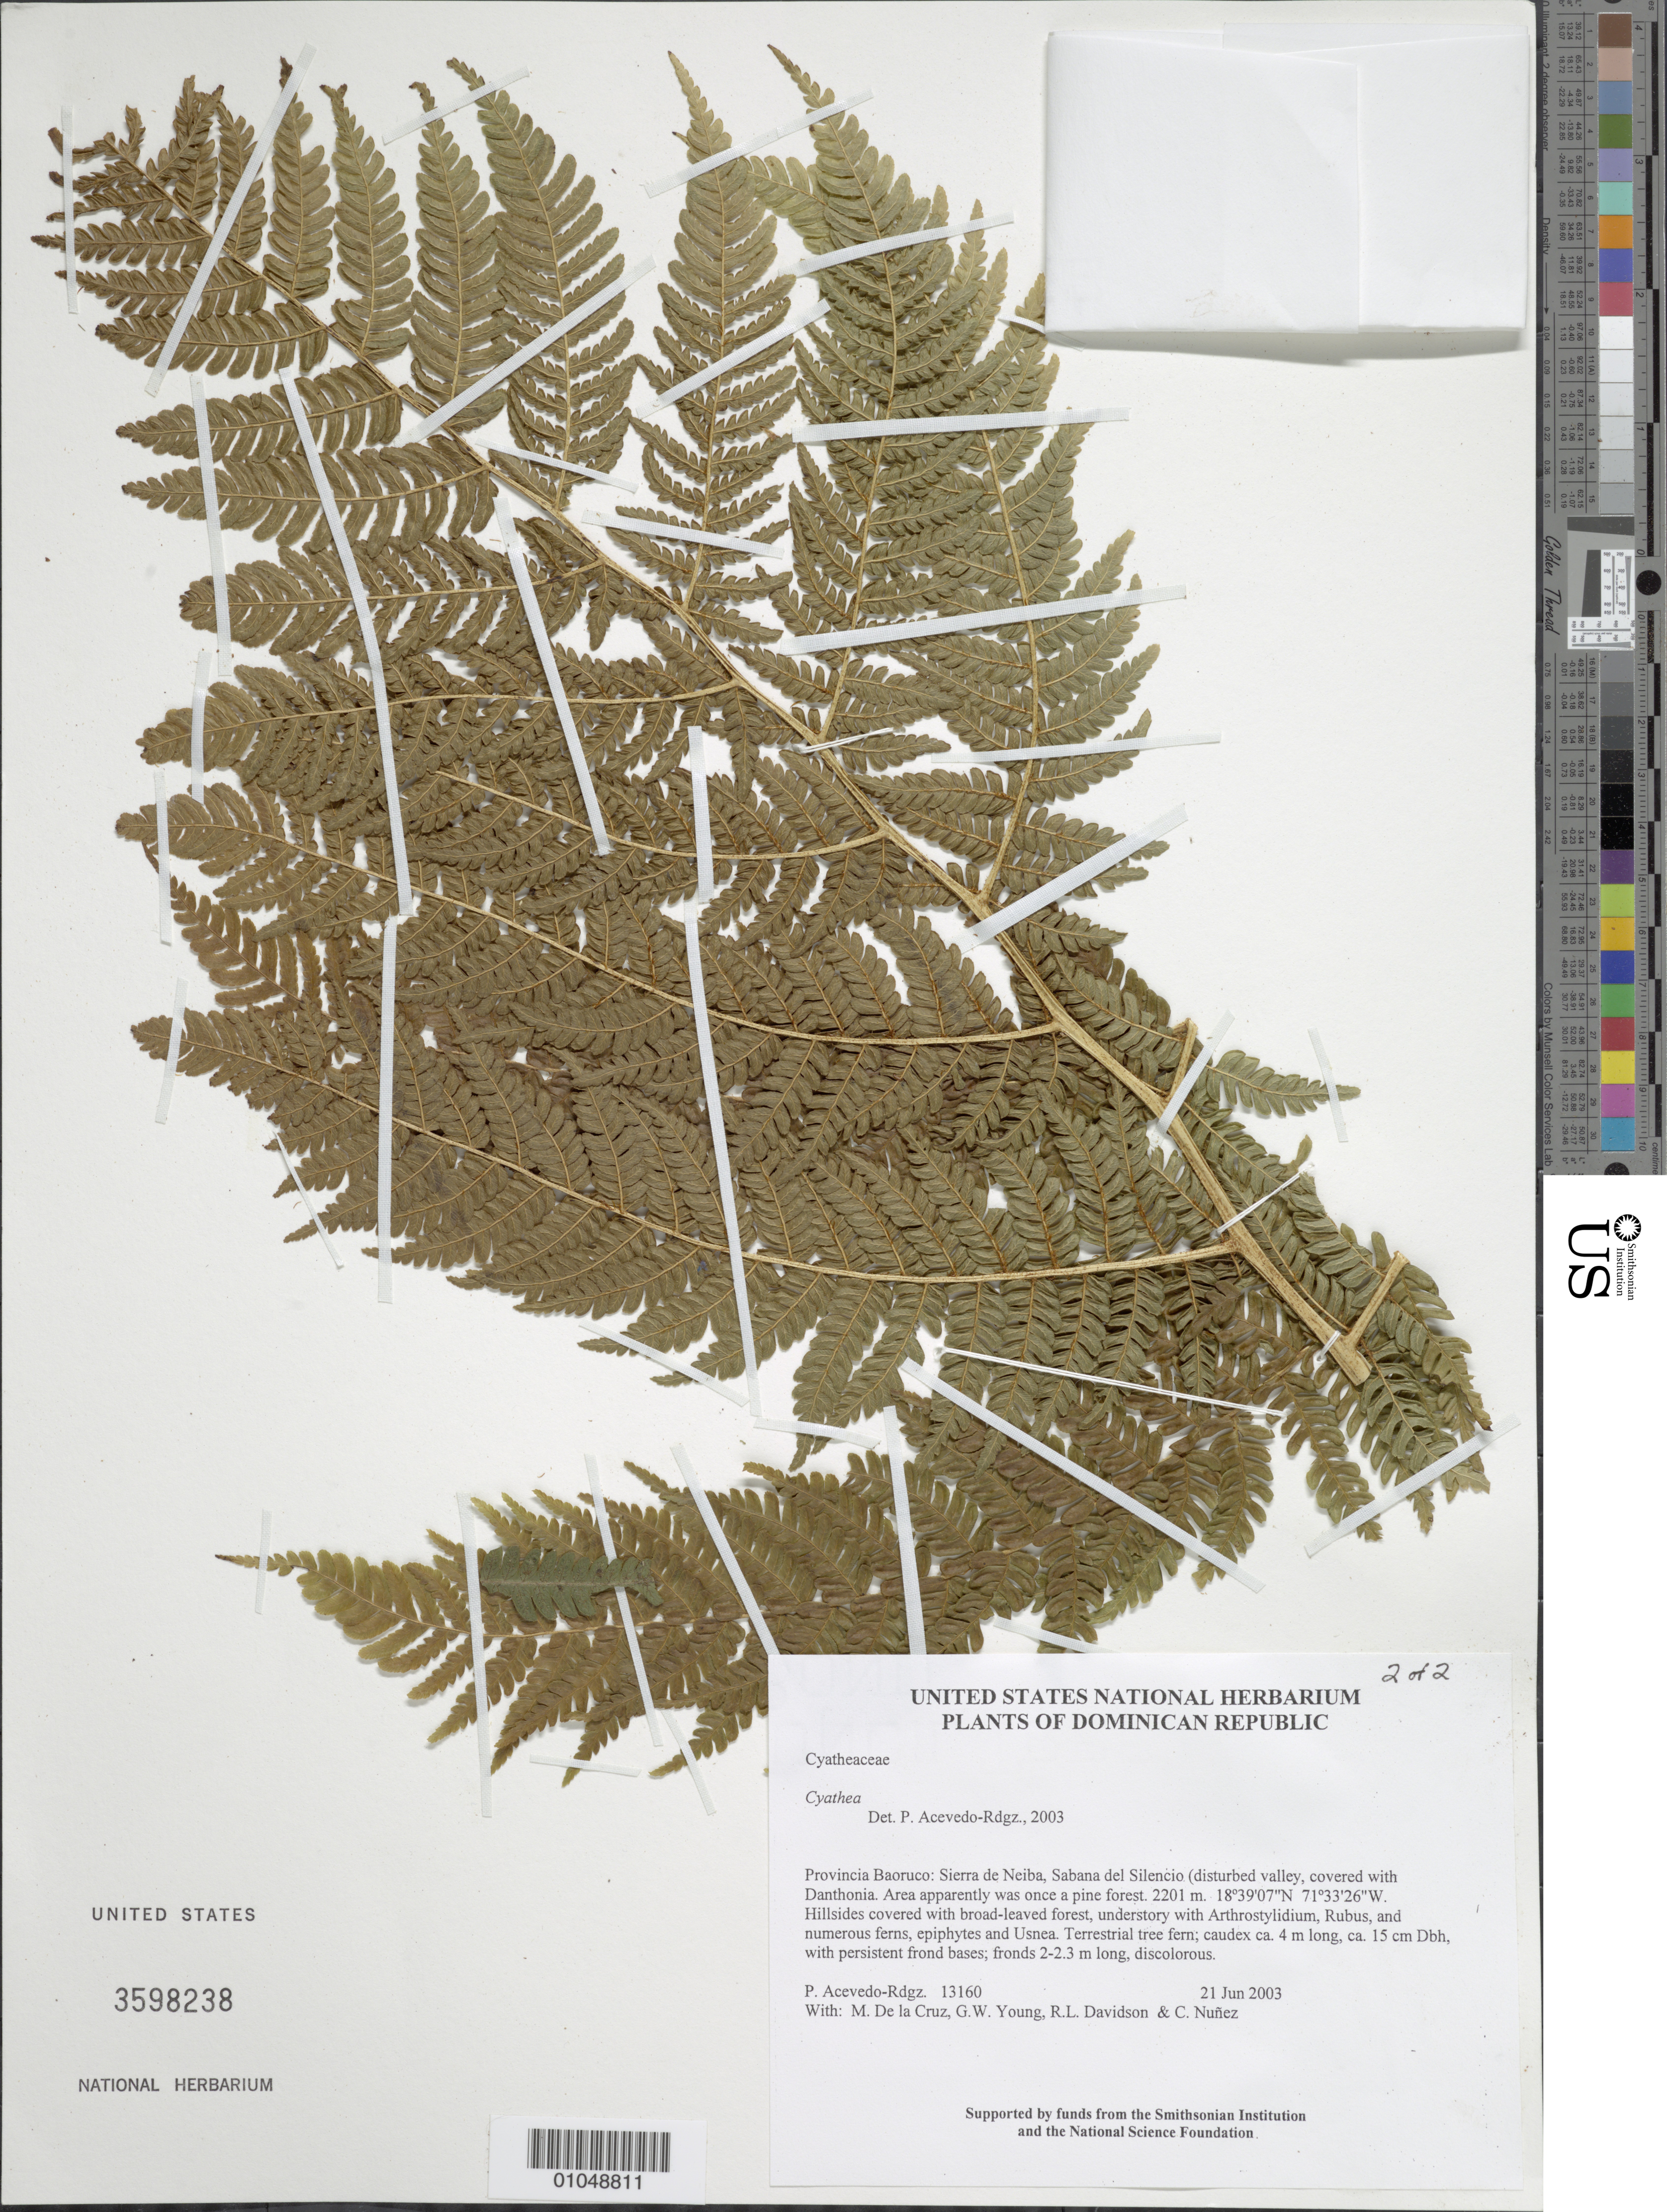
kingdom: Plantae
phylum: Tracheophyta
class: Polypodiopsida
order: Cyatheales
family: Cyatheaceae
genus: Cyathea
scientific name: Cyathea sp.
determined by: Acevedo-Rodríguez, P., (BOT), Smithsonian Institution - National Museum of Natural History (UNITED STATES)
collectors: P. Acevedo-Rodr., M. de la Cruz, J. Rawlins, G. Young, R. Davidson & C. Nunez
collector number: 13160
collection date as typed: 21 Jun 2003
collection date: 2003-06-21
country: Dominican Republic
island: Hispaniola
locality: Provincia Baoruco: Sierra de Neiba, Sabana del Silencio (disturbed valley, covered with Danthonia. Area apparently was once a pine forest.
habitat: Hillsides covered with broad-leaved forest, understory with Arthrostylidium, Rubus, and numerous ferns, epiphytes and Usnea.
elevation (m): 2201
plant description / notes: US, NY, K, MO, B, P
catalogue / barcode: US 3598238